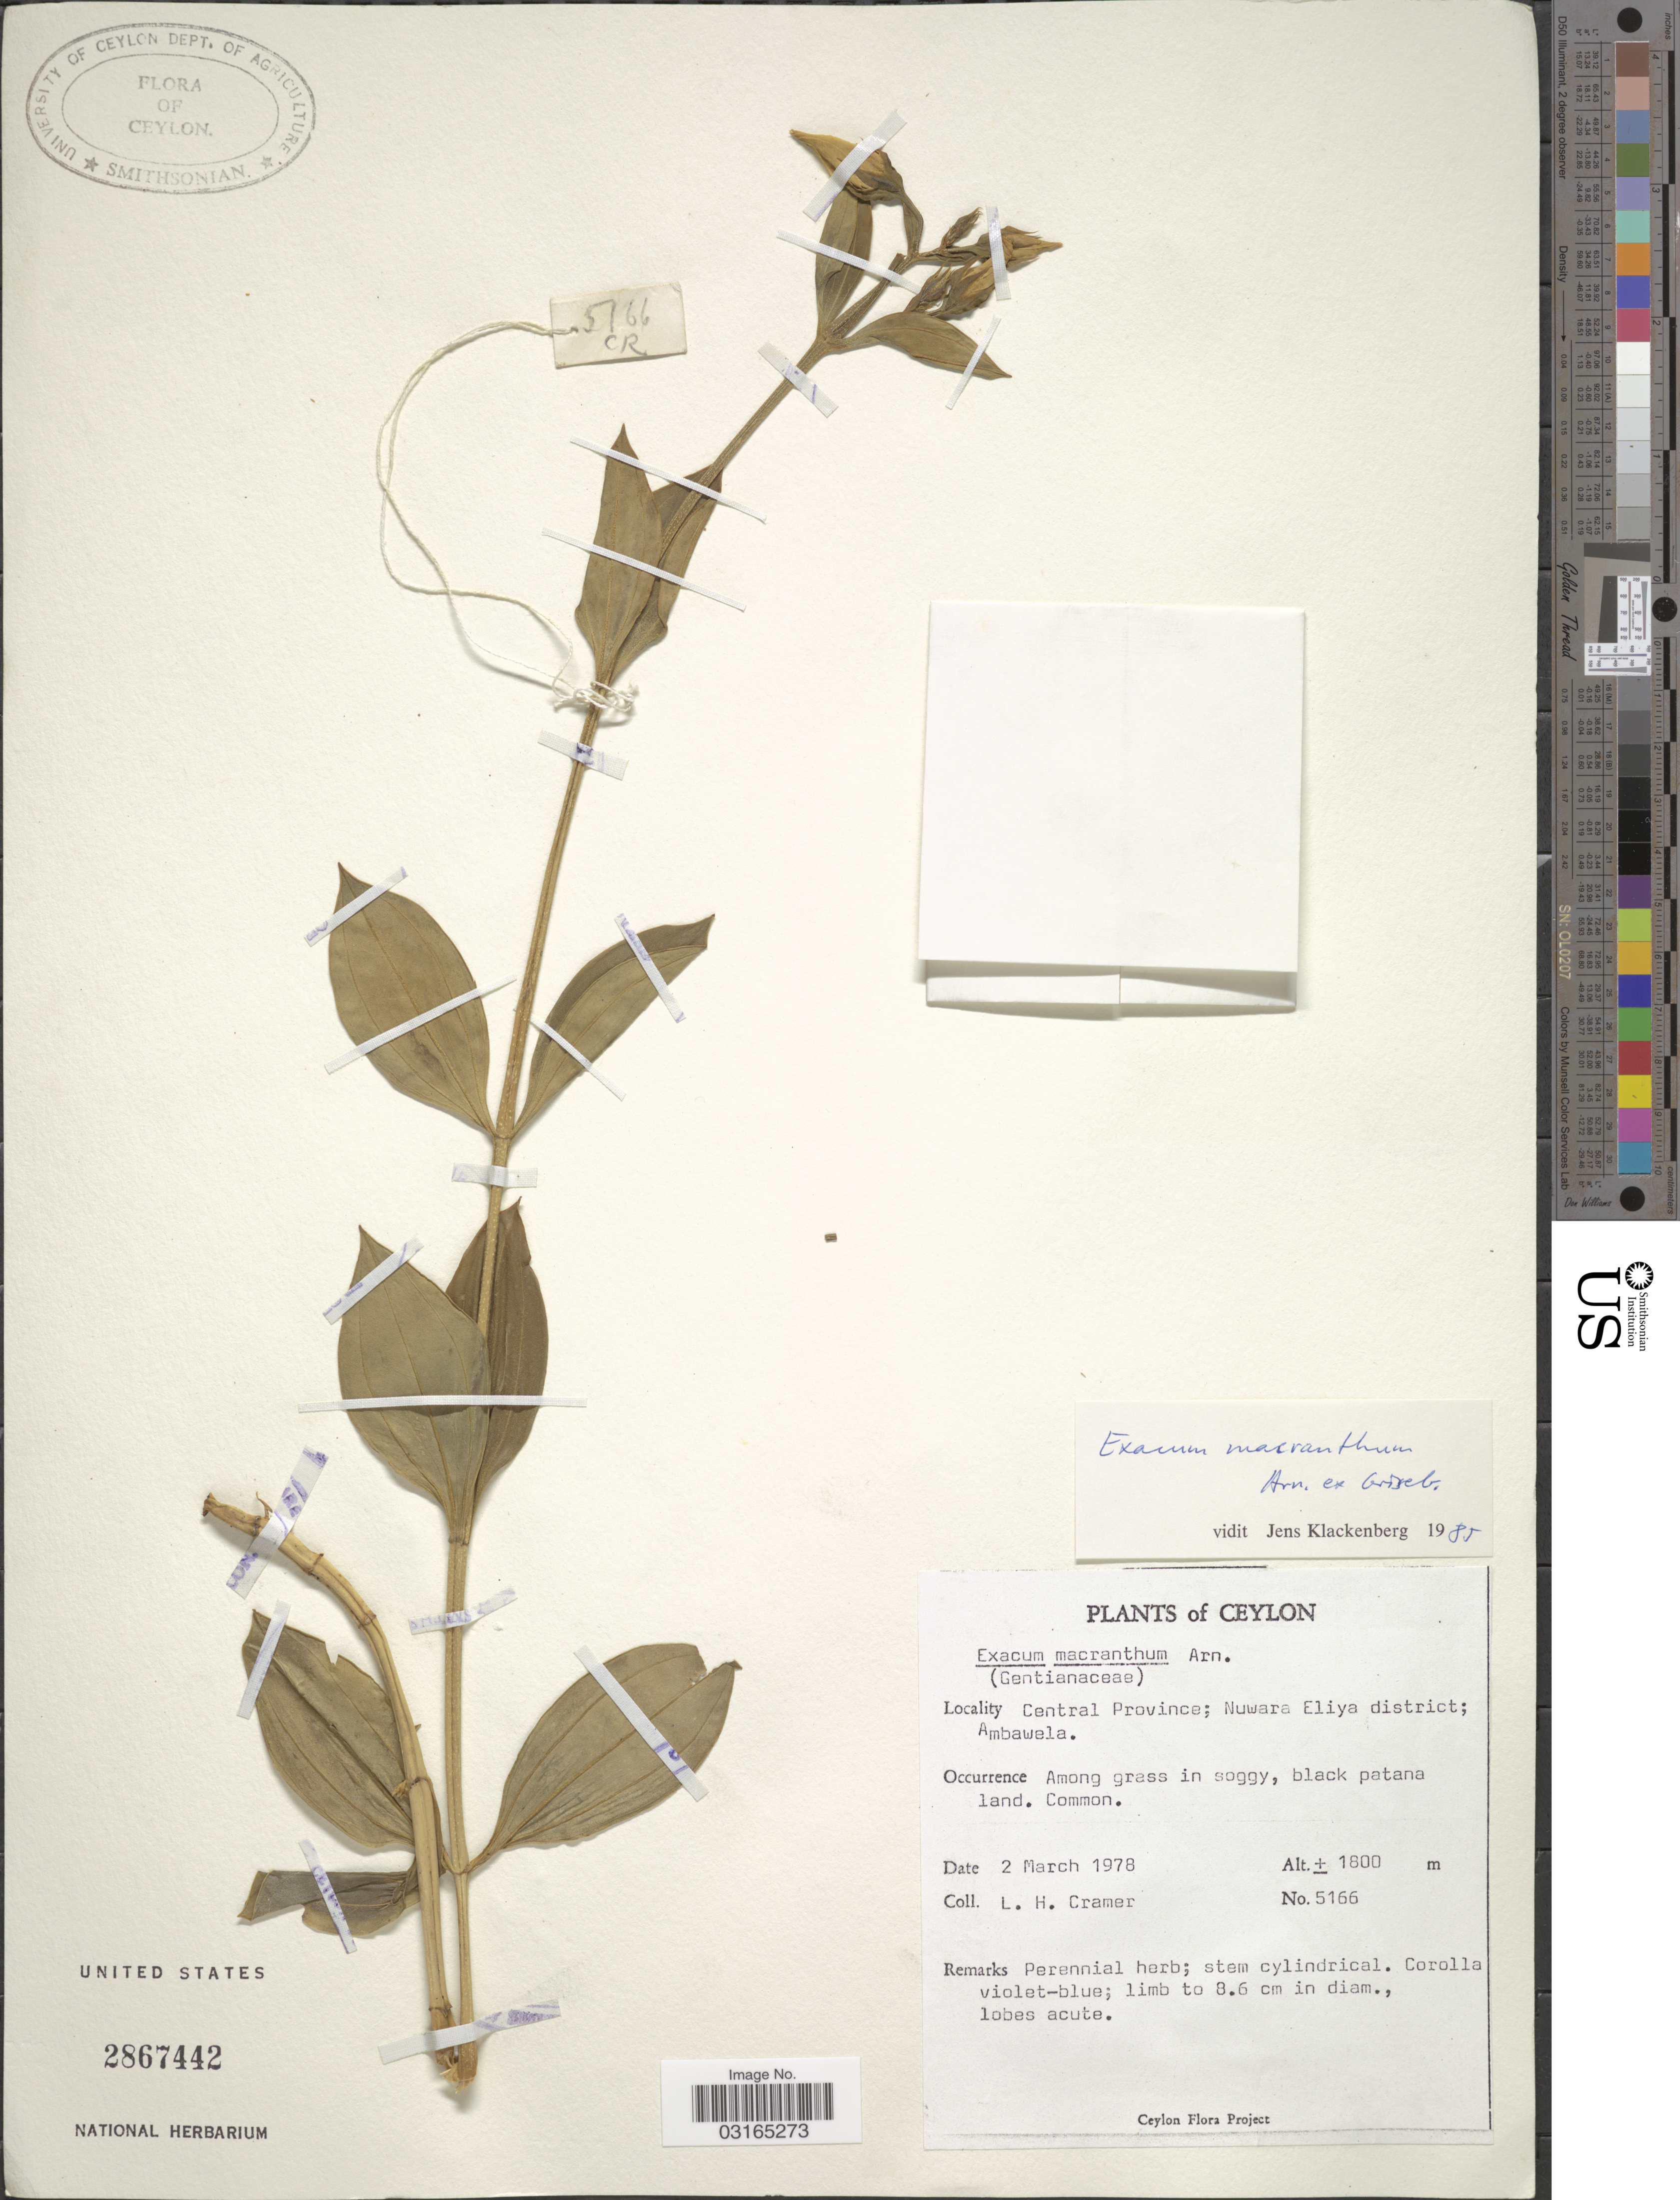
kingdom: Plantae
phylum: Tracheophyta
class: Magnoliopsida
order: Gentianales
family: Gentianaceae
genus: Exacum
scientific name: Exacum macranthum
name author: Arn. ex Griseb.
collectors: L. H. Cramer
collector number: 5166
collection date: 1978-03-02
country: Sri Lanka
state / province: Central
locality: Ceylon. Nuwara Eliya district; Ambawela.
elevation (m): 1800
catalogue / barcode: US 2867442